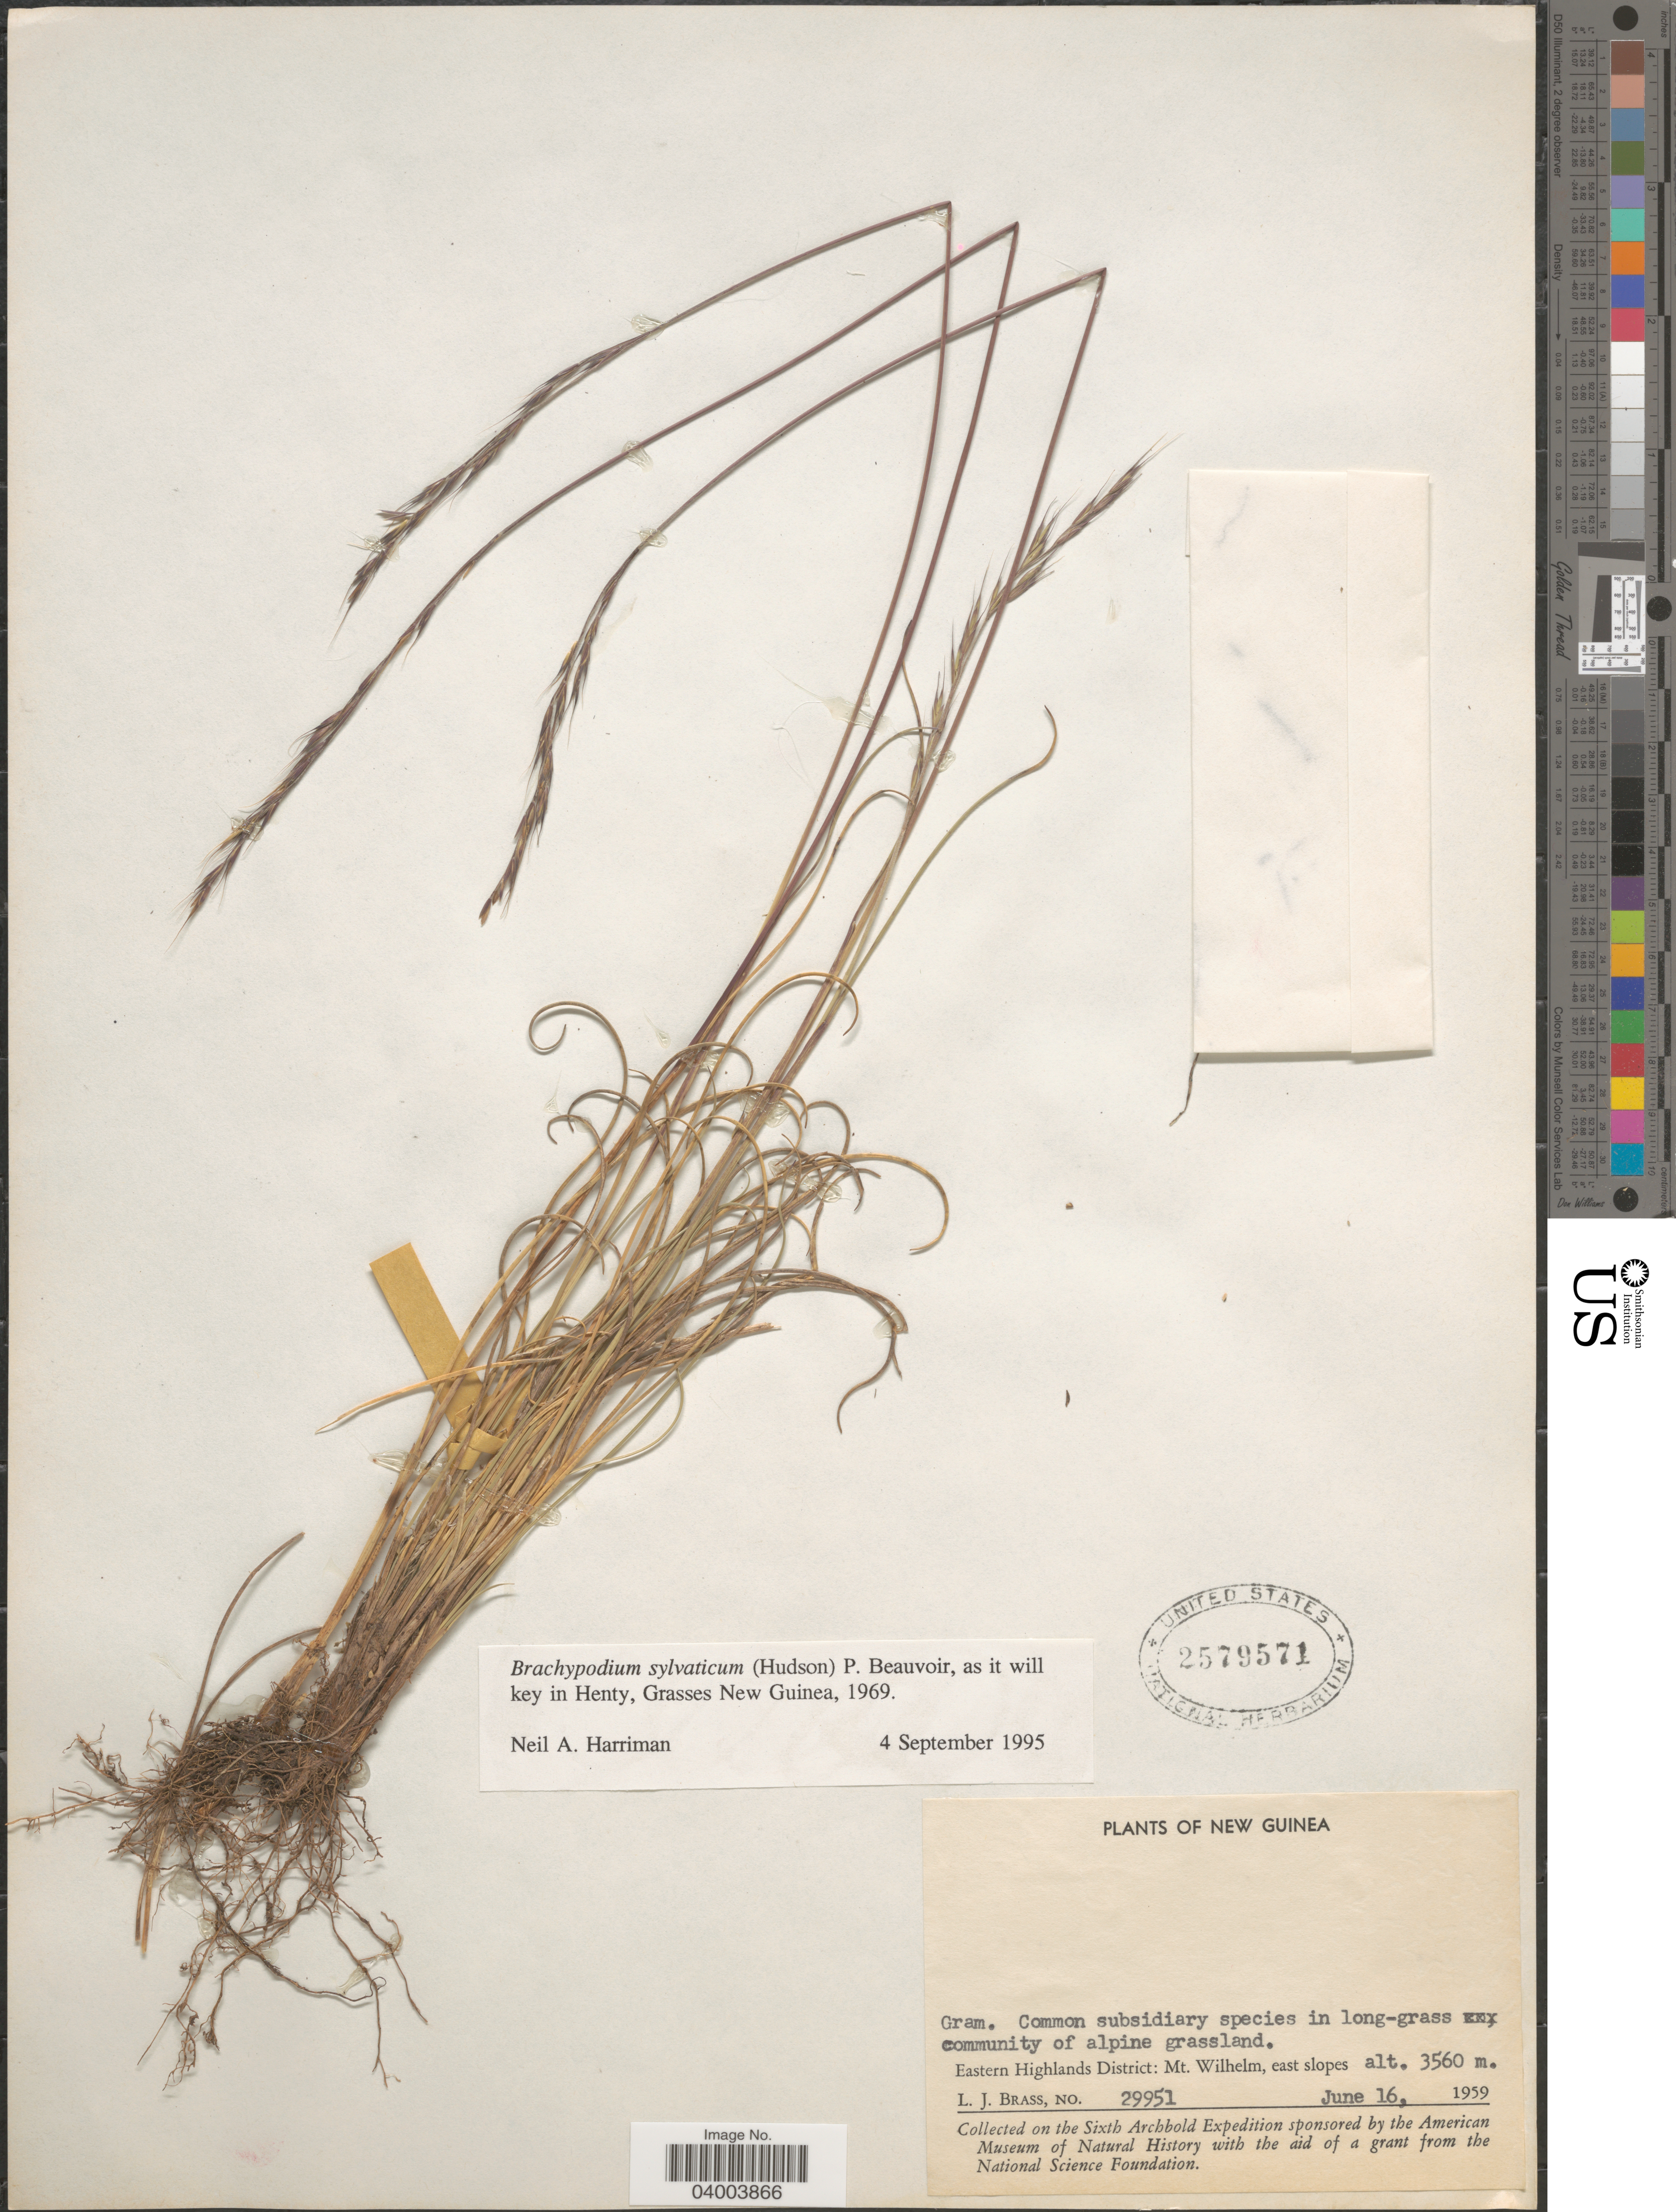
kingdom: Plantae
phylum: Tracheophyta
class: Liliopsida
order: Poales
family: Poaceae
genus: Brachypodium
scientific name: Brachypodium sylvaticum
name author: (Huds.) P. Beauv.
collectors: L. J. Brass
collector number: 29951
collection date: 1959-06-16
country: Papua New Guinea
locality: New Guinea. Eastern Highlands District: Mt. Wilhelm, east slopes.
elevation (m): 3560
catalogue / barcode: US 2579571